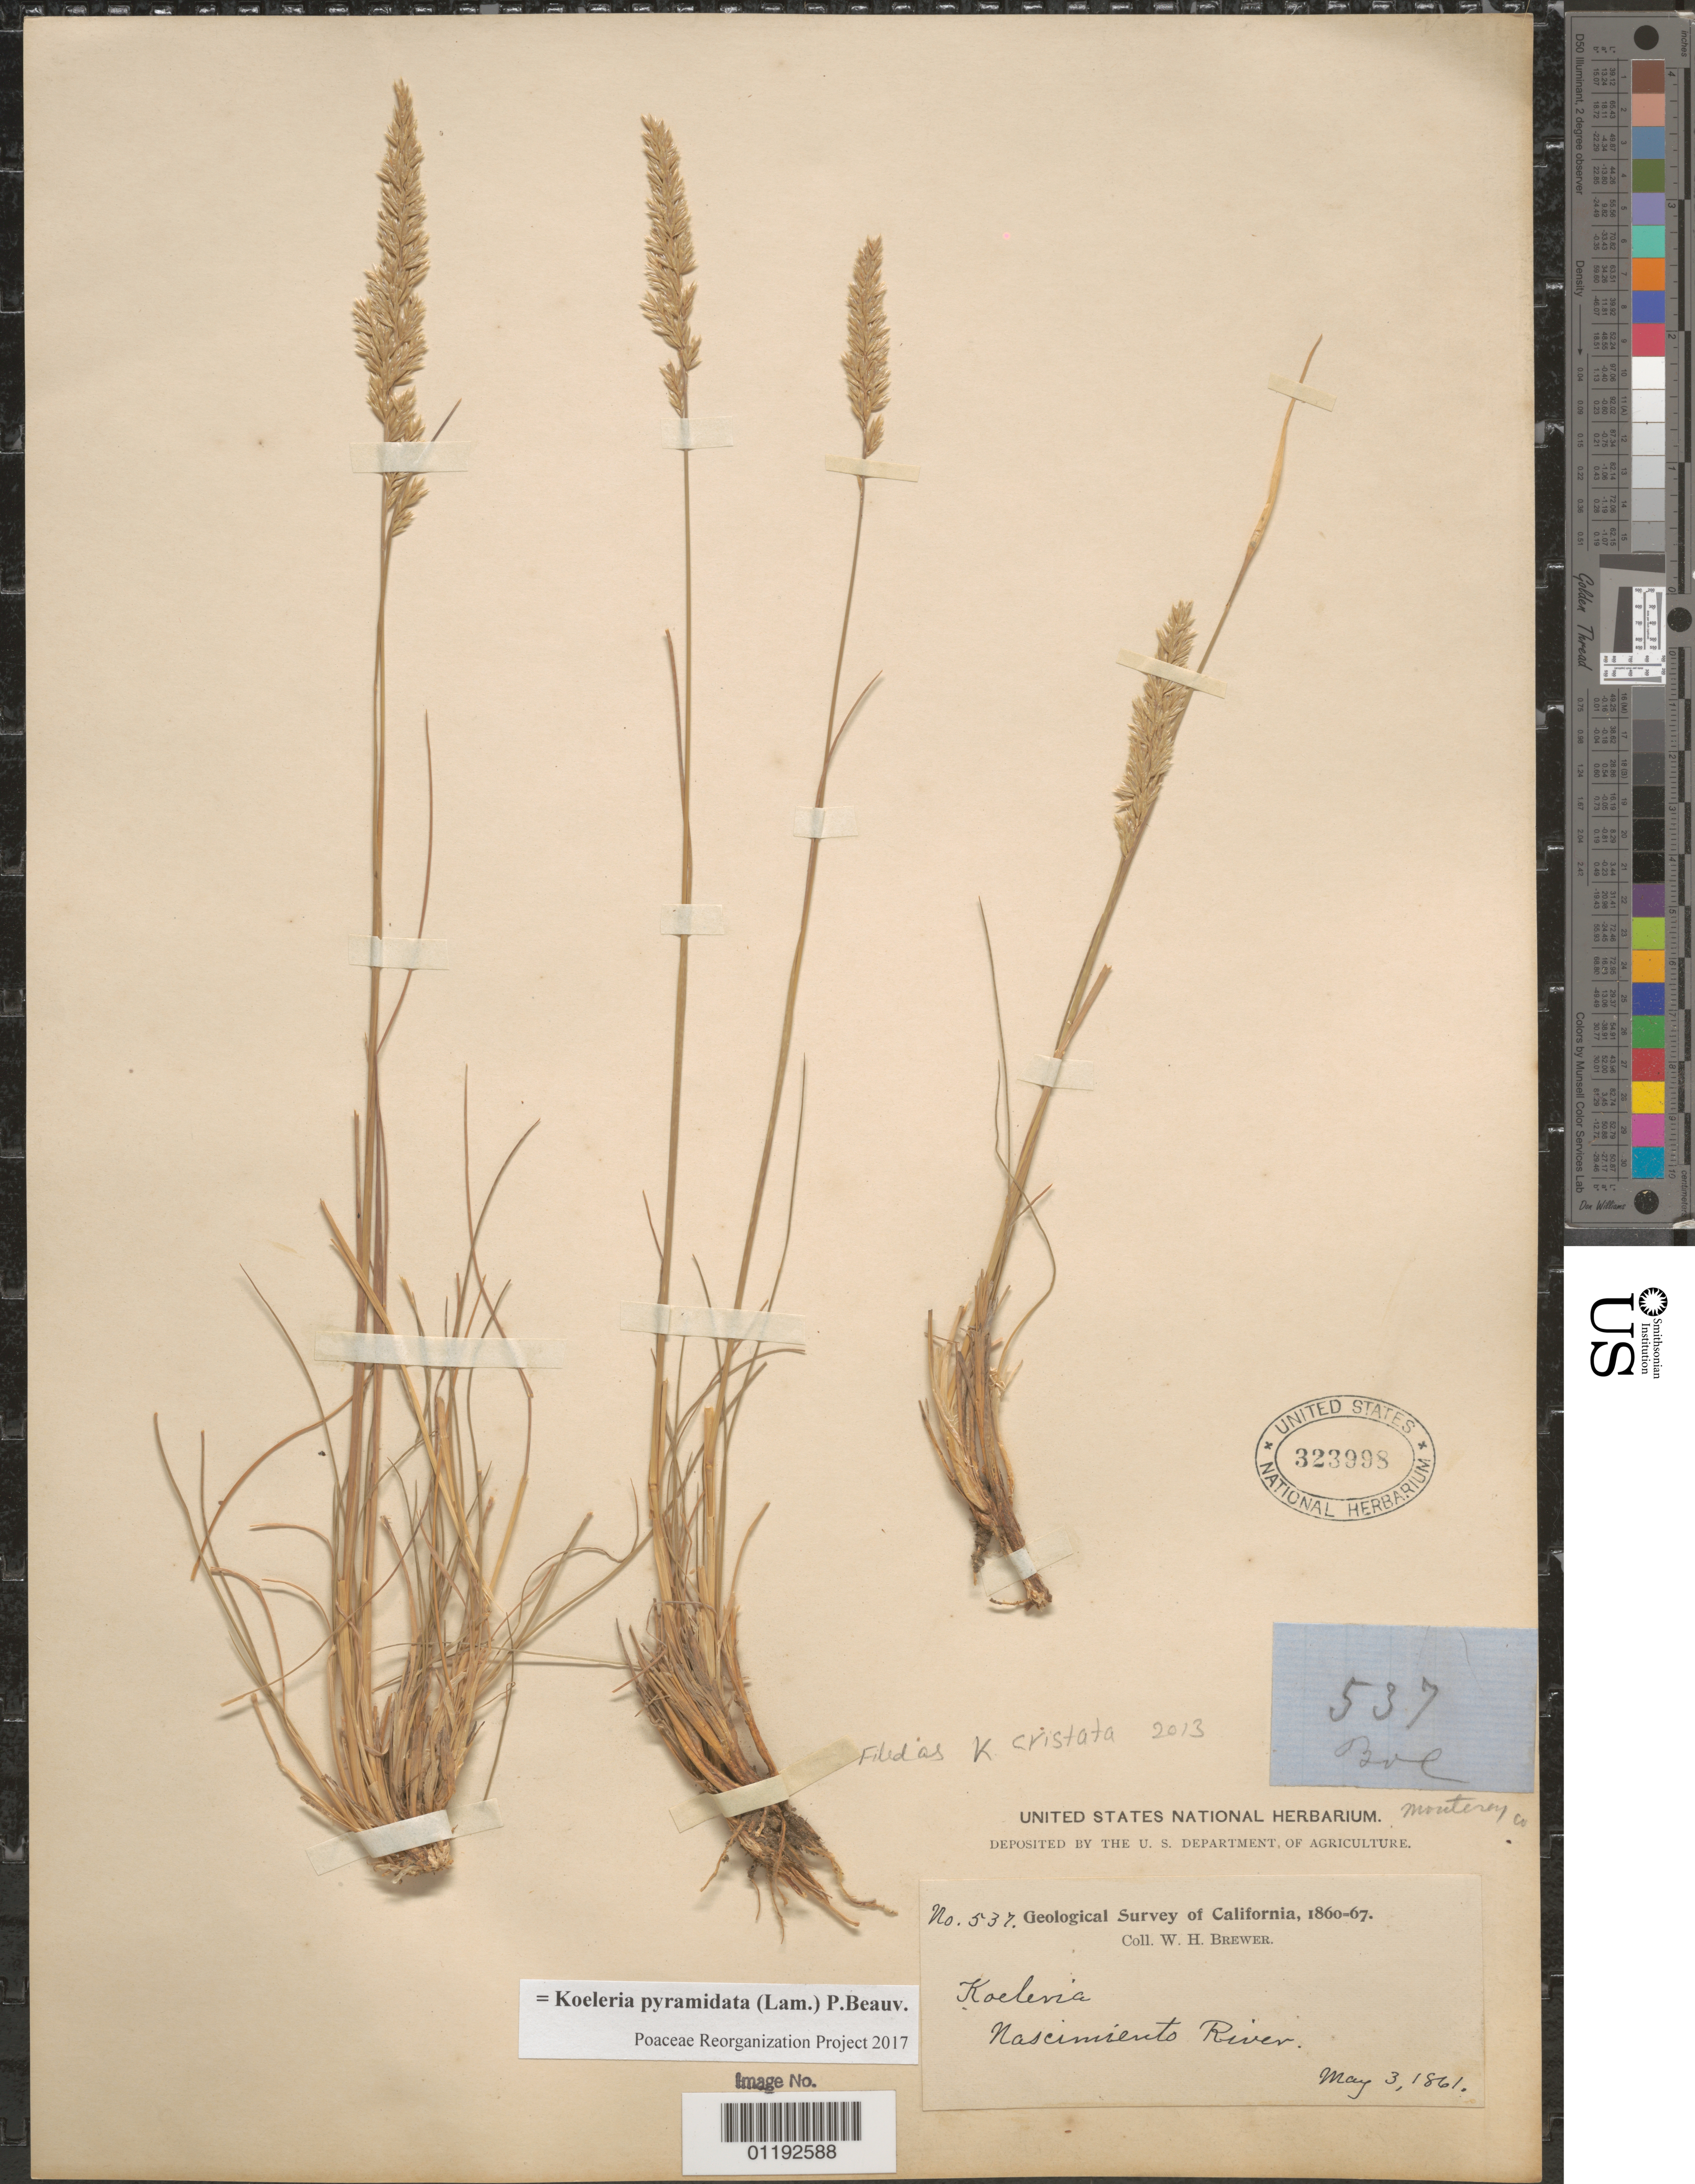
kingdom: Plantae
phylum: Tracheophyta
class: Liliopsida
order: Poales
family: Poaceae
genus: Koeleria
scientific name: Koeleria pyramidata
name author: (Lam.) P. Beauv.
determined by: Poaceae Reorganization Project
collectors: W. H. Brewer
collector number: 537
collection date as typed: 03 May 1861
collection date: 1861-05-03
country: United States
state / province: California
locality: Nacismiento River.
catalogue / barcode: US 323998